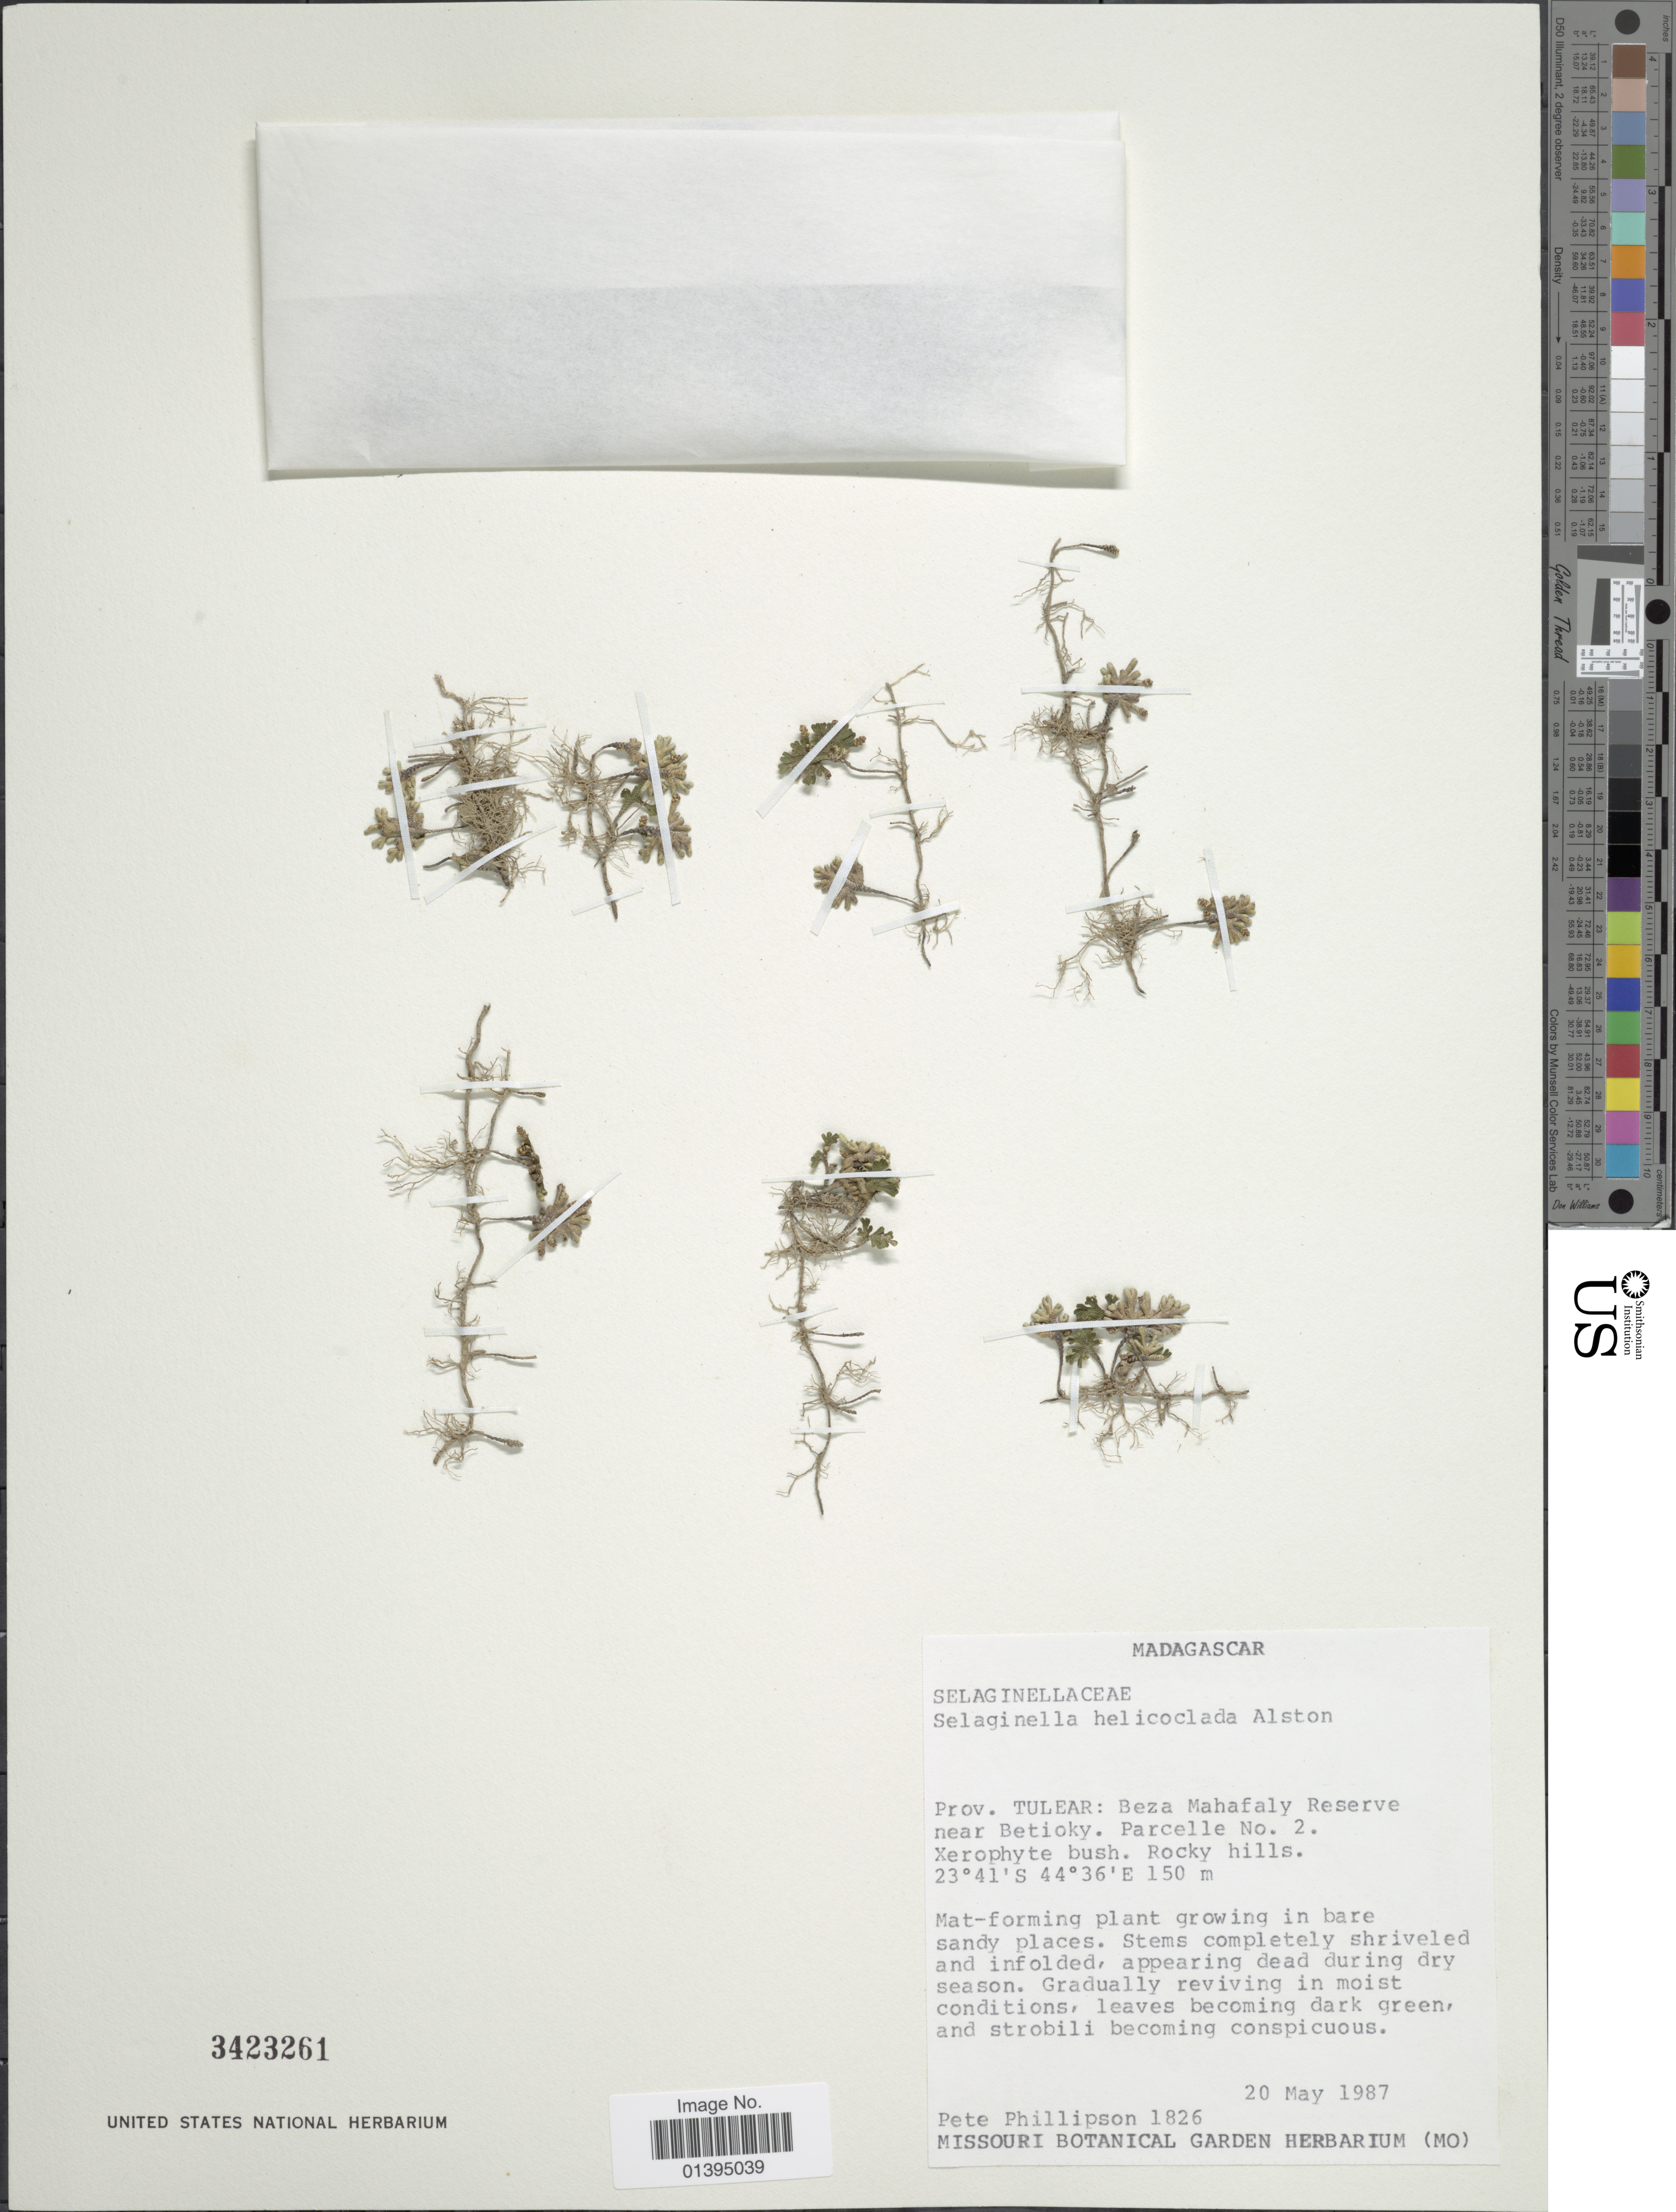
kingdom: Plantae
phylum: Tracheophyta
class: Lycopodiopsida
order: Selaginellales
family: Selaginellaceae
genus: Selaginella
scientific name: Selaginella helicoclada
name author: Alston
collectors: P. B. Phillipson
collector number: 1826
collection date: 1987-05-20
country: Madagascar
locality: Prov. Tulear: Beza Mahafaly Reserve near Beticky, parcelle no. 2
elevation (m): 150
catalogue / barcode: US 3423261